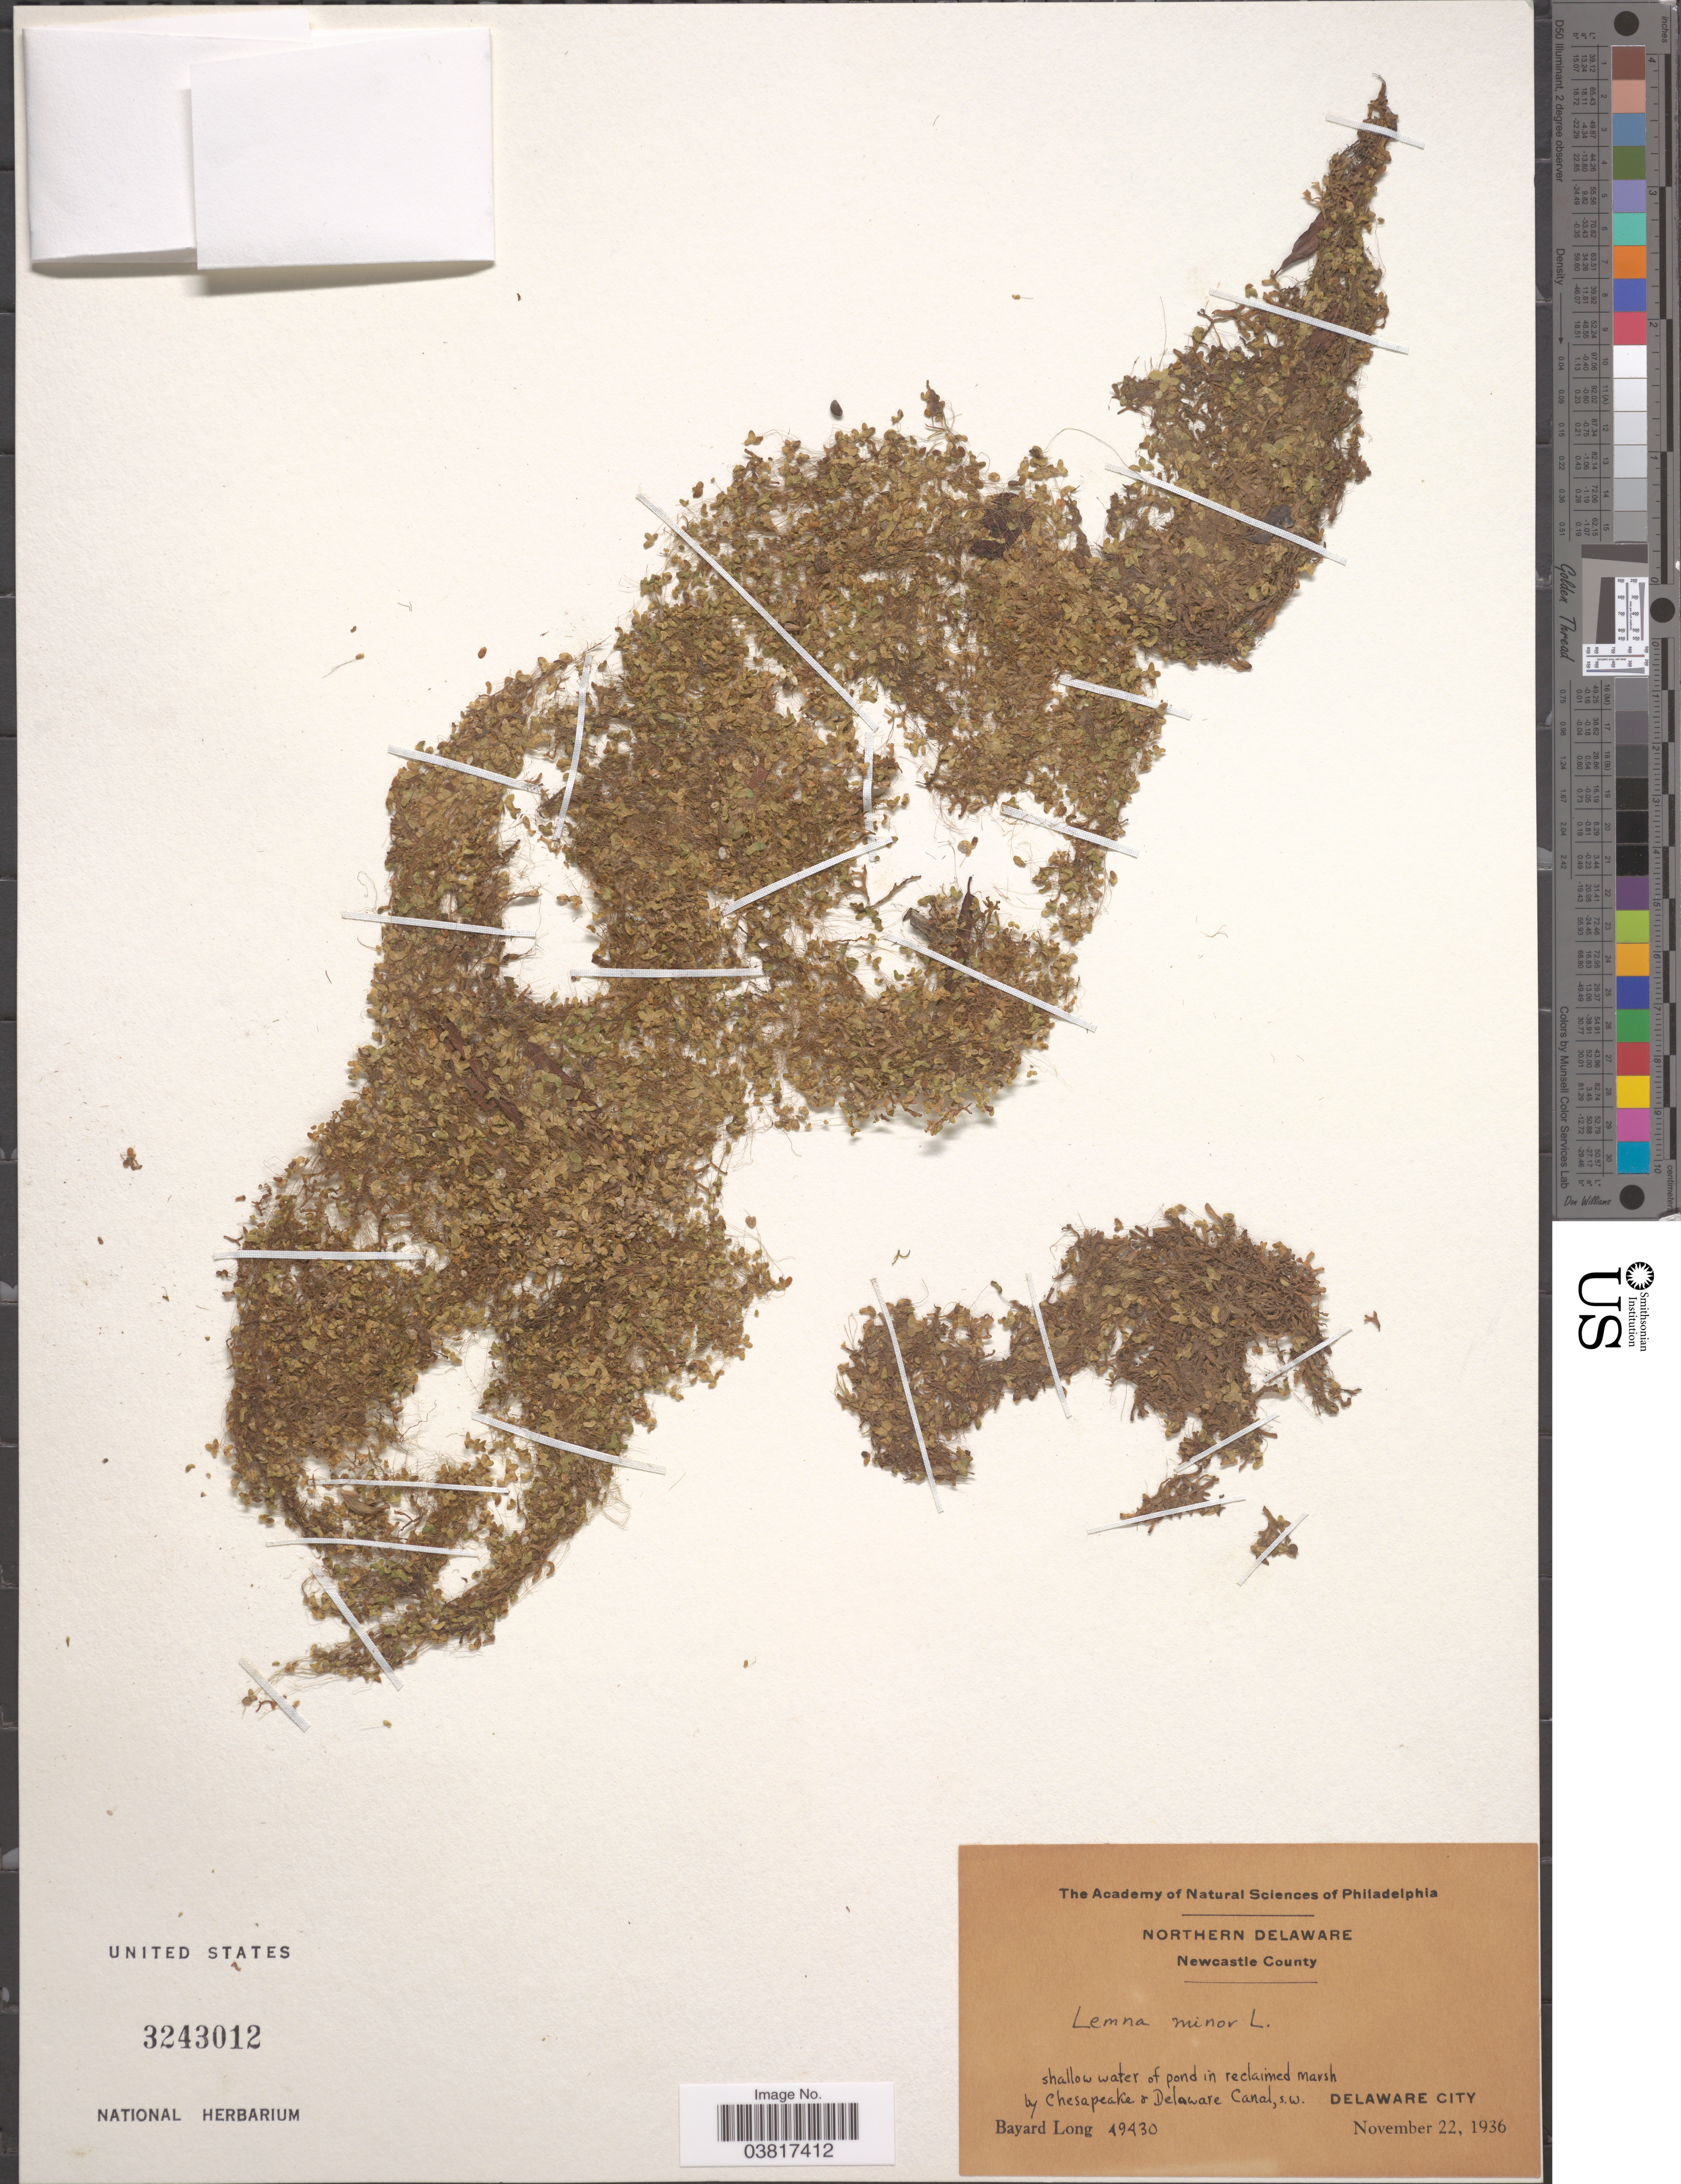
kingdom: Plantae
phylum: Tracheophyta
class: Liliopsida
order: Alismatales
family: Araceae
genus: Lemna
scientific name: Lemna minor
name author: L.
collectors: B. Long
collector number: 49430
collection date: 1936-11-22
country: United States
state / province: Delaware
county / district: New Castle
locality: Northern Delaware, Chesapeake & Delaware Canal, s.w. Delaware City.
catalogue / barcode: US 3243012